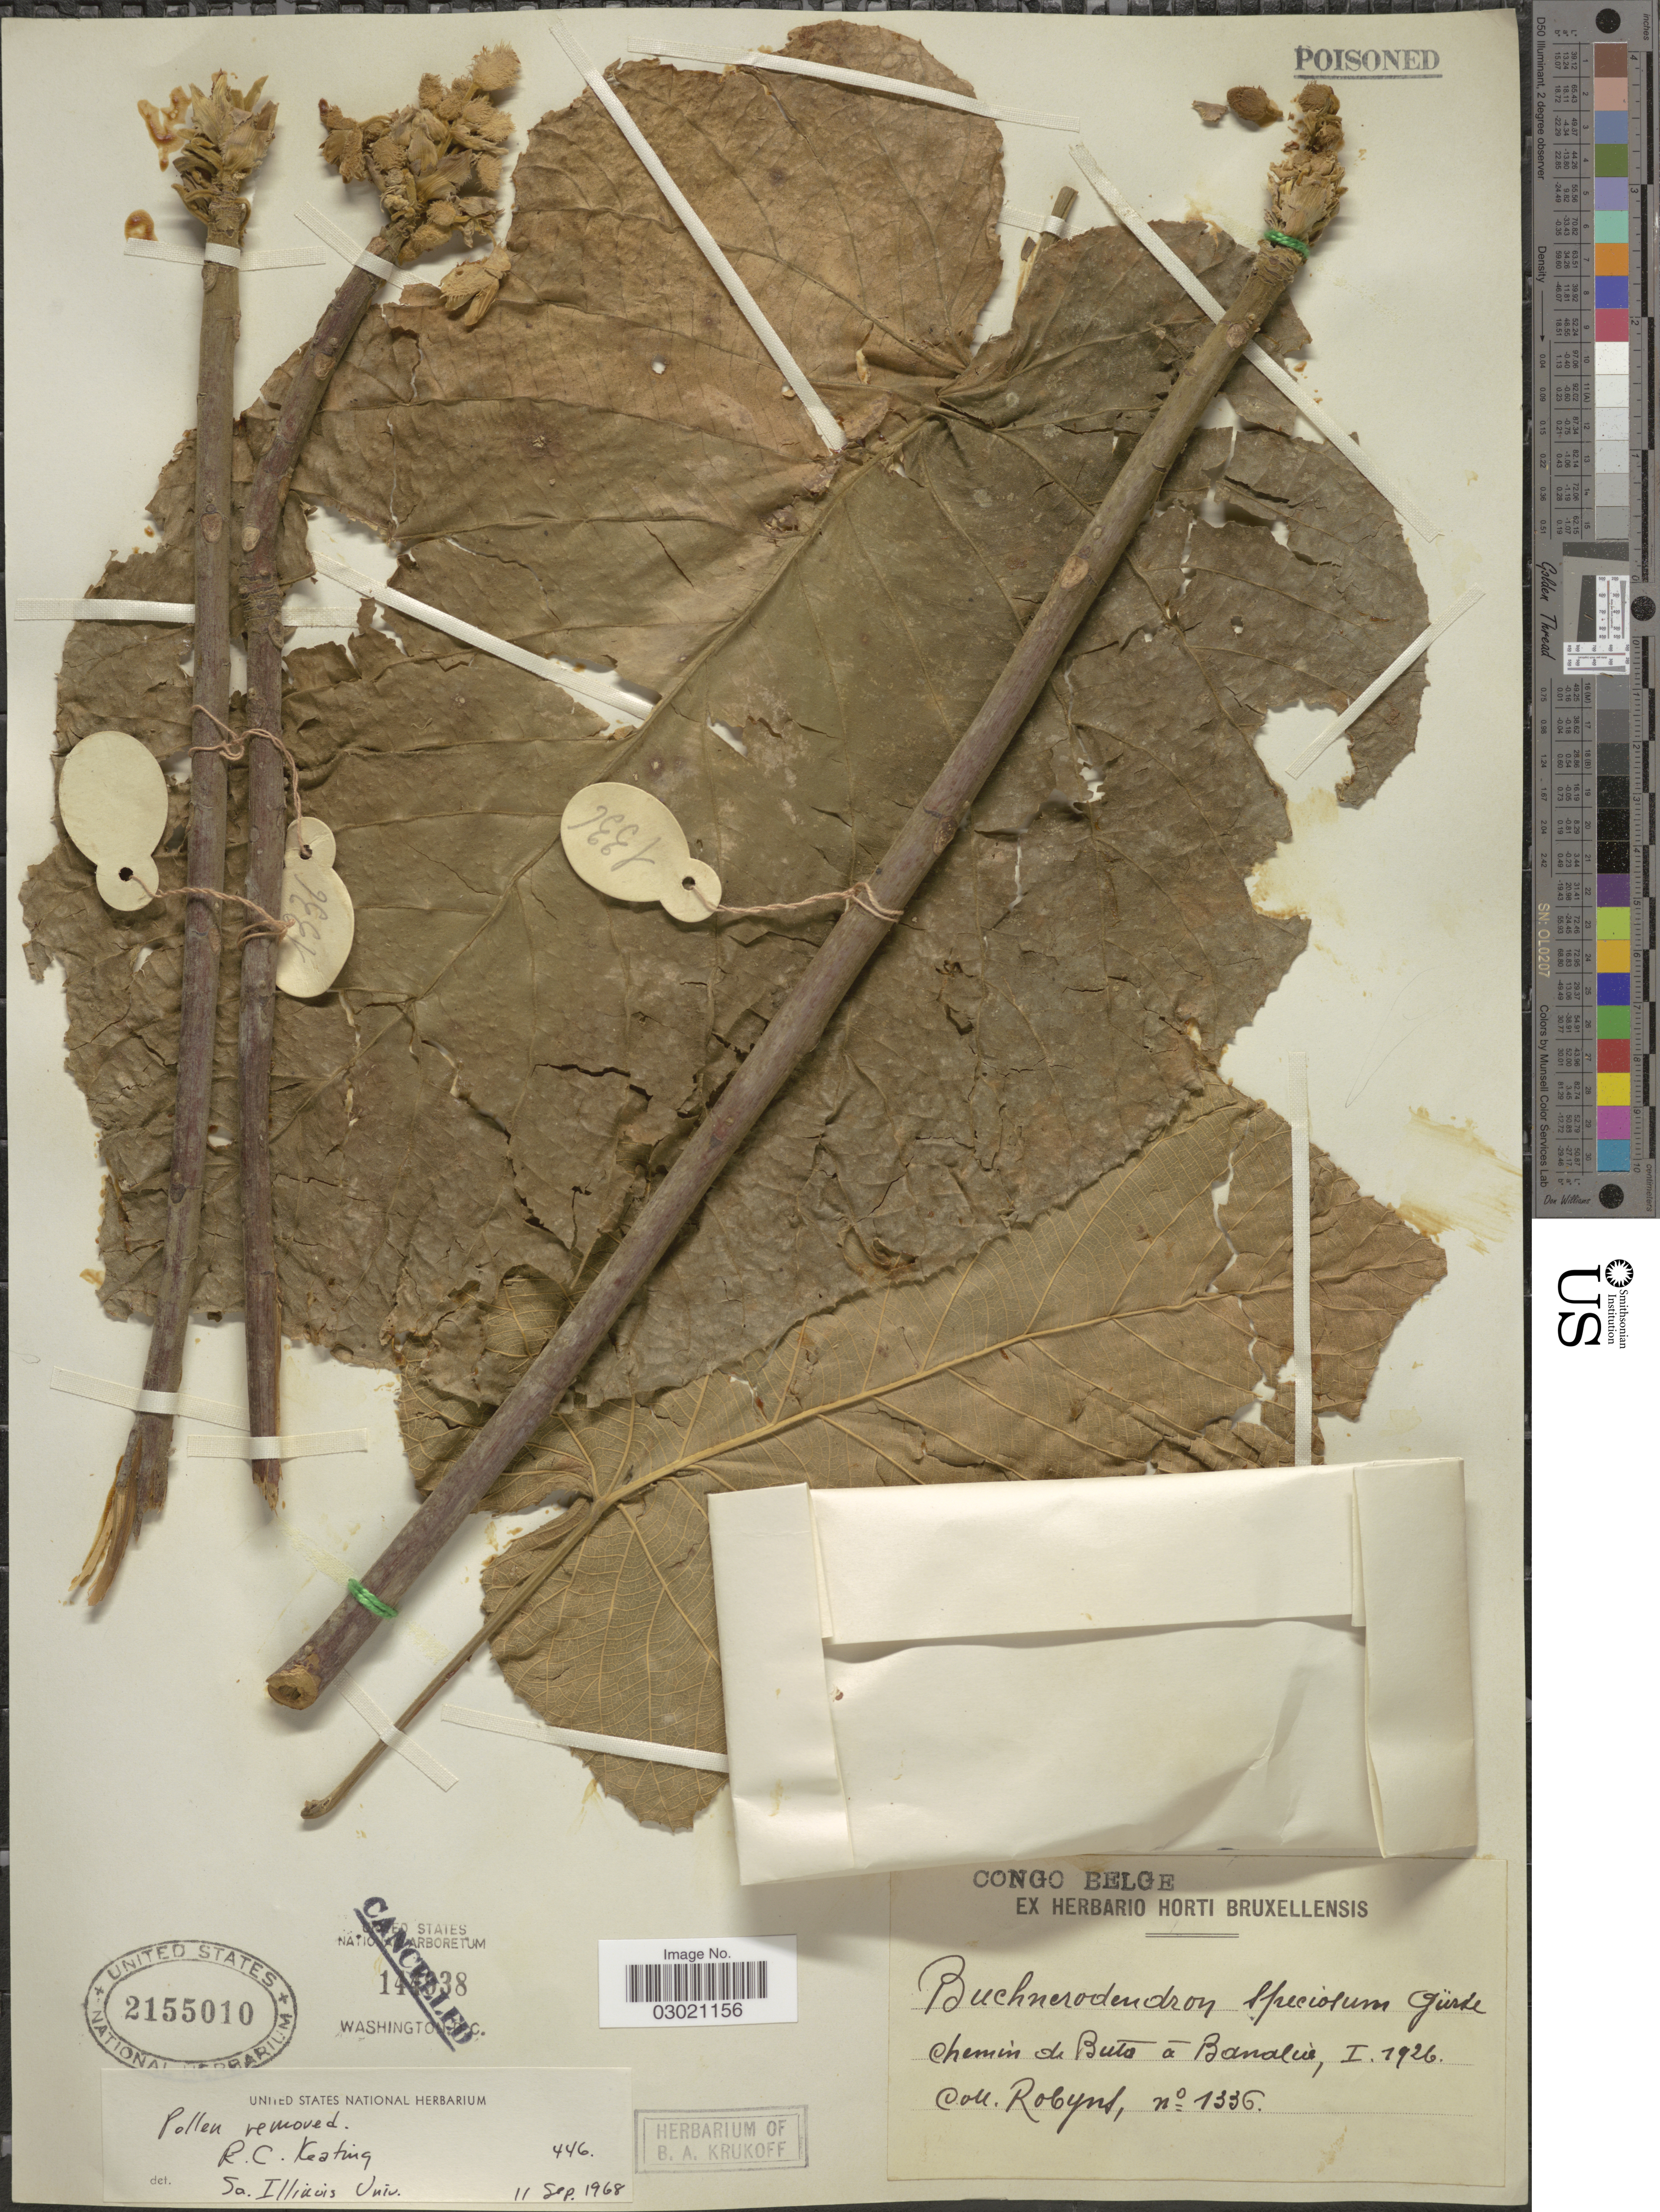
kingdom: Plantae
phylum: Tracheophyta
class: Magnoliopsida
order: Malpighiales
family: Achariaceae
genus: Buchnerodendron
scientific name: Buchnerodendron speciosum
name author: Gürke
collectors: -. Robyns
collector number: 1336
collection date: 1926-01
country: Congo, Democratic Republic of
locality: Congo Belge, Chemin de Buta á Banalia.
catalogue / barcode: US 2155010